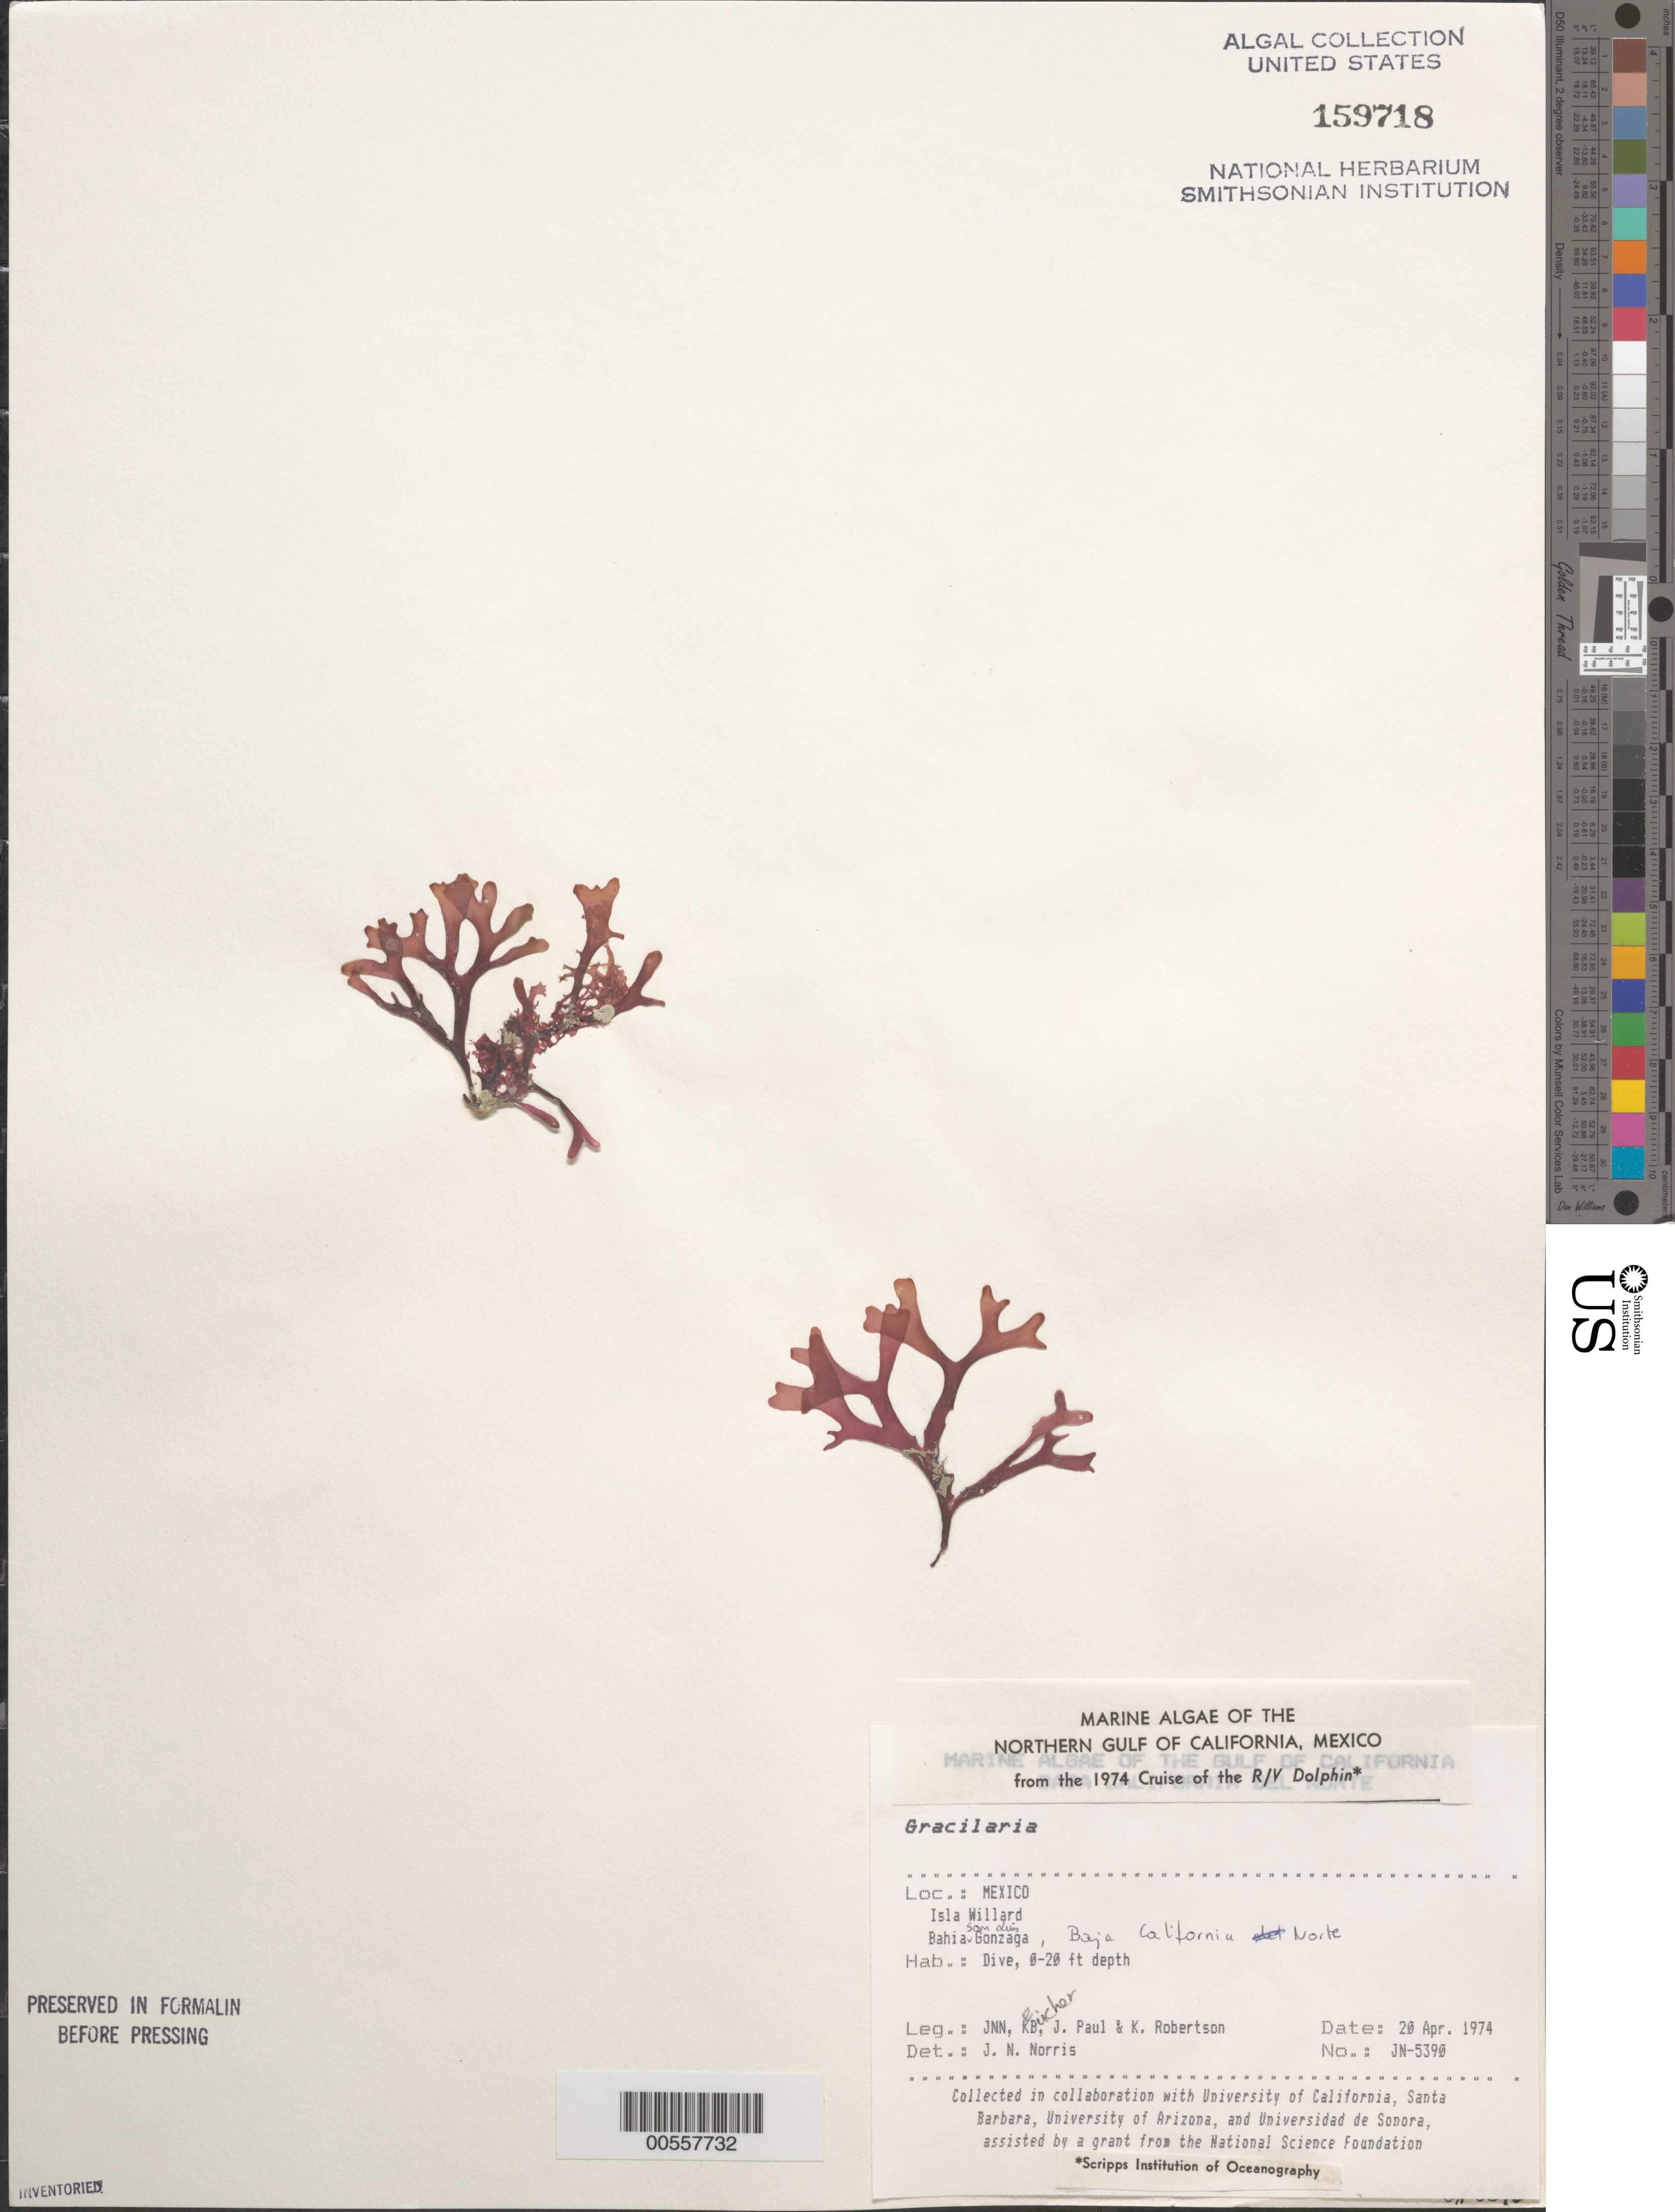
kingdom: Plantae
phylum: Rhodophyta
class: Florideophyceae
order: Gracilariales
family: Gracilariaceae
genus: Gracilaria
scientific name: Gracilaria sp.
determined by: Norris, James N.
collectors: J. N. Norris, K. E. Bucher, J. Paul & K. Robertson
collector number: JN-5390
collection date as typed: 20 Apr 1974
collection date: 1974-04-20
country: Mexico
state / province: Baja California Norte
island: Isla Willard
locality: Bahia San Luis Gonzaga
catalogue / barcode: US 159718